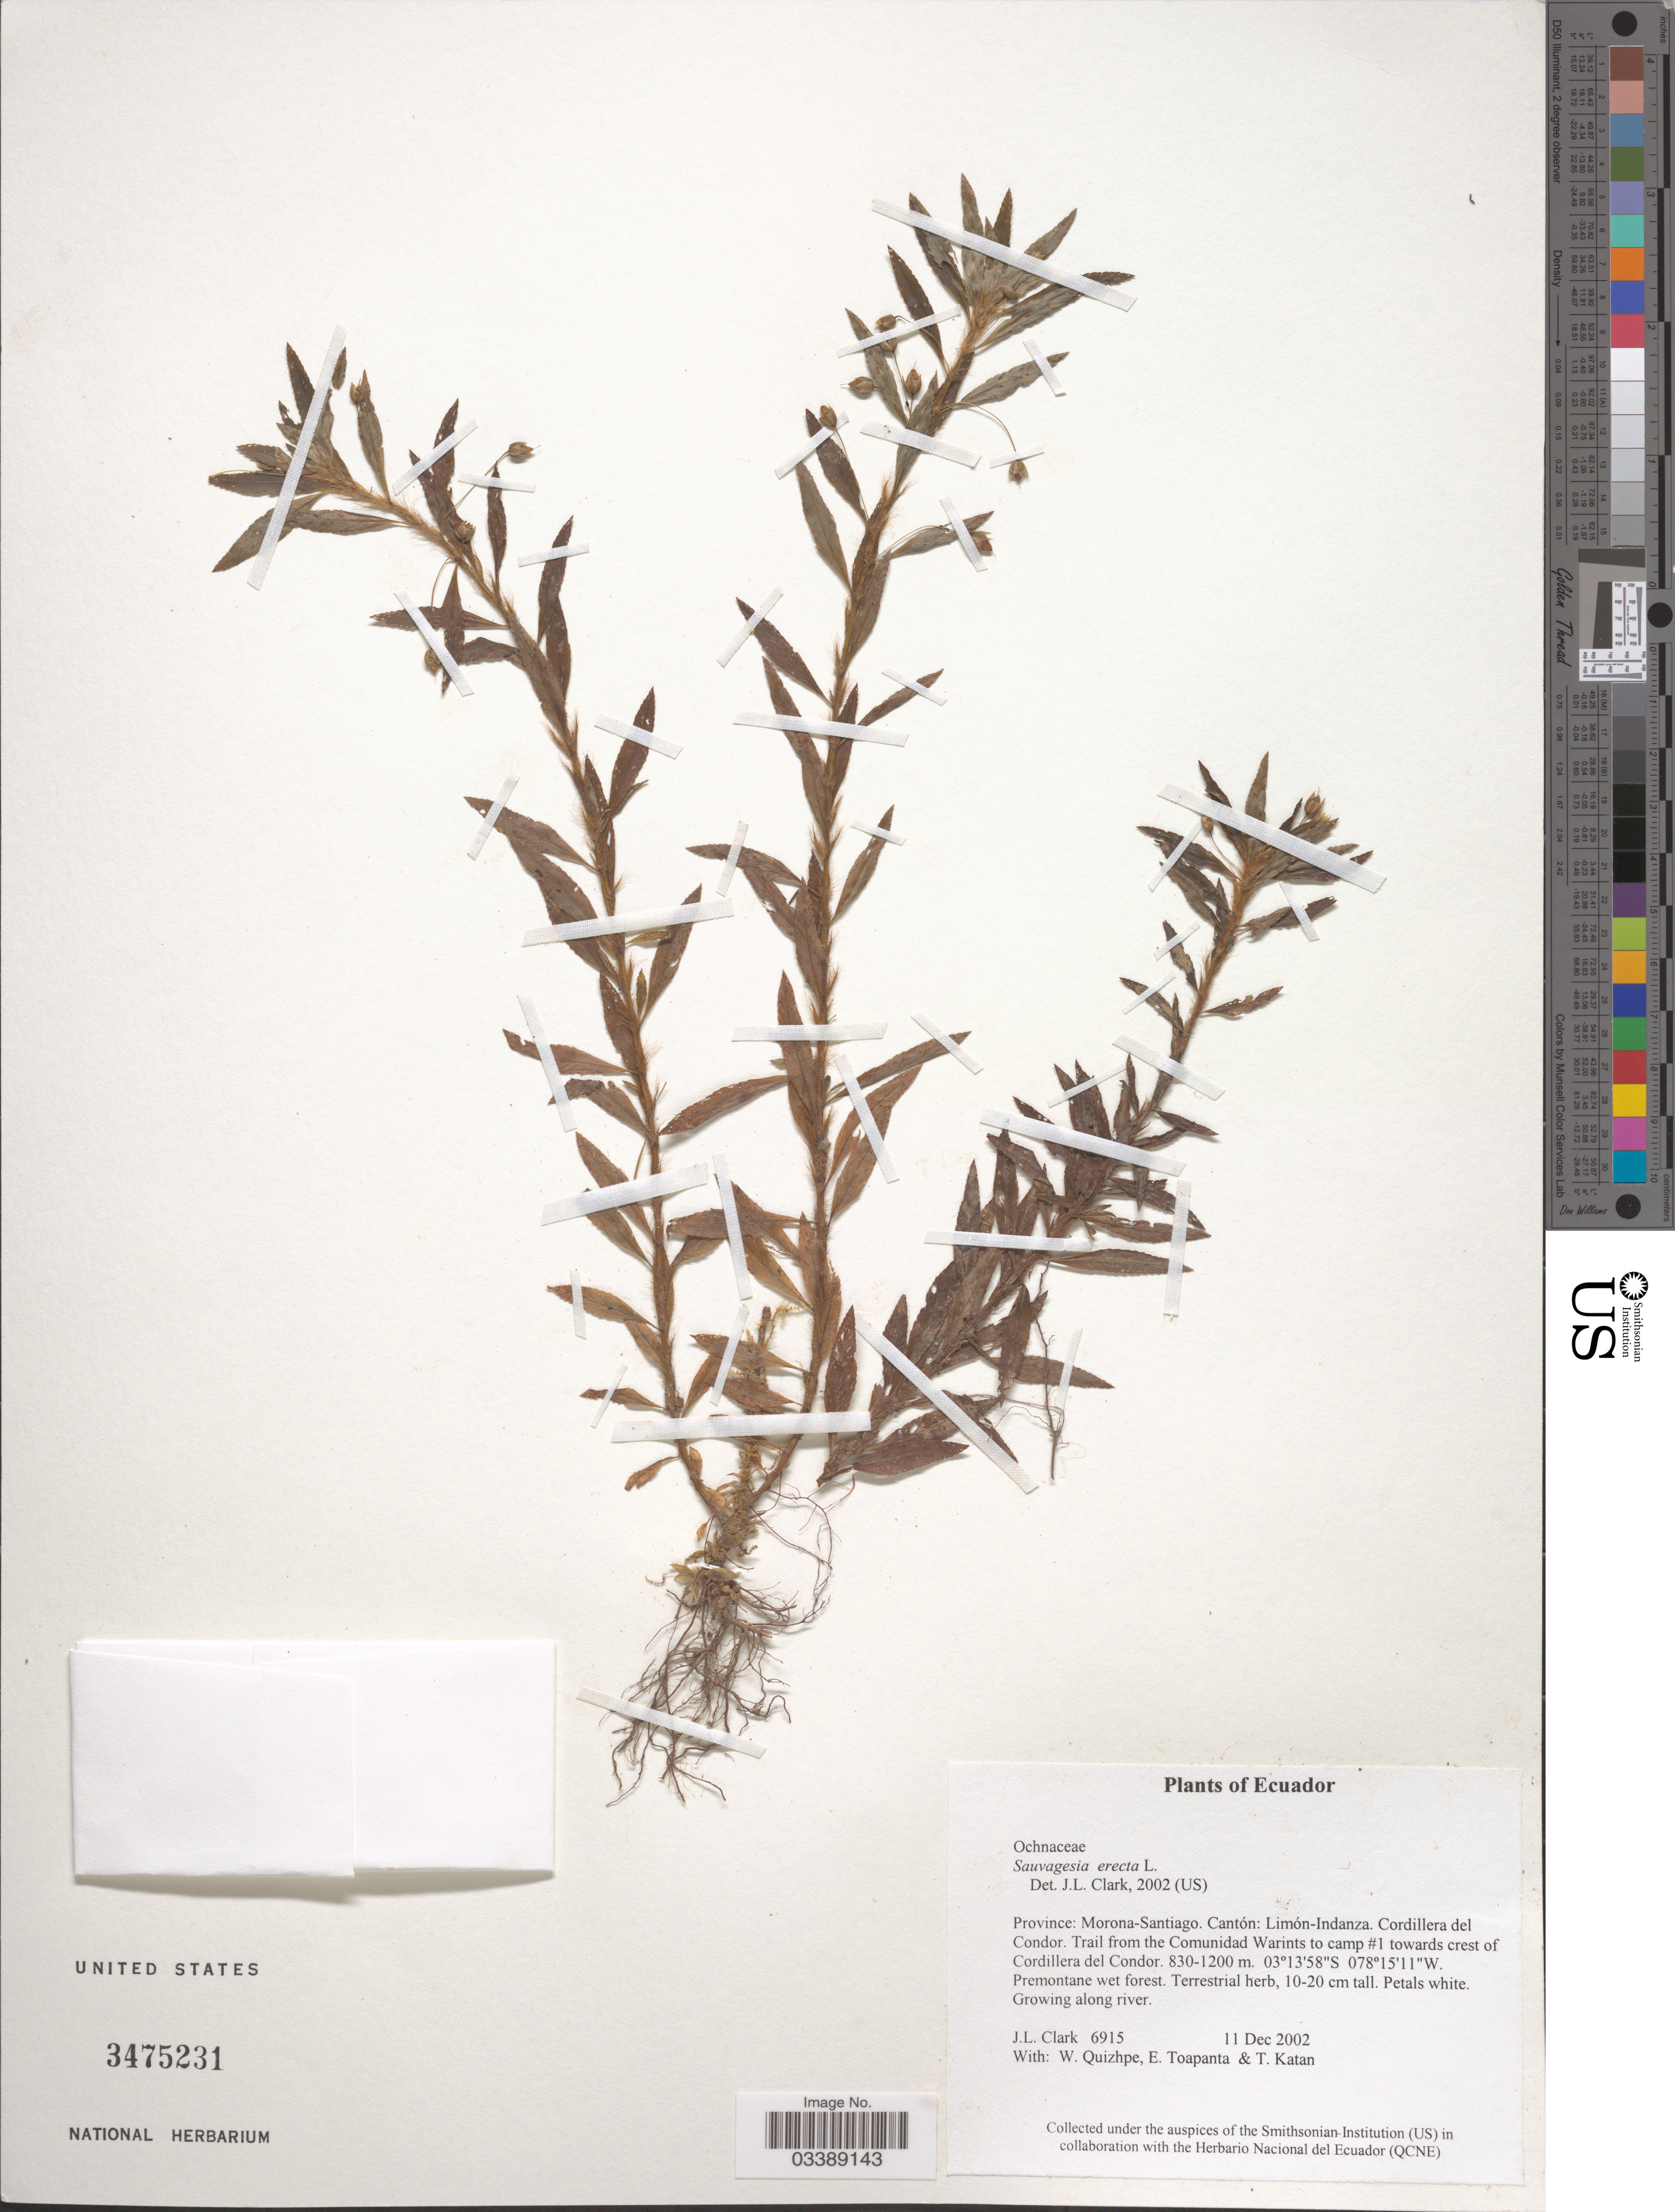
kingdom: Plantae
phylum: Tracheophyta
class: Magnoliopsida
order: Malpighiales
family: Ochnaceae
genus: Sauvagesia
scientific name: Sauvagesia erecta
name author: L.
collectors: J. L. Clark, W. Quizhpe, E. Toapanta & T. Katan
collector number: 6915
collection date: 2002-12-11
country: Ecuador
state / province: Morona-Santiago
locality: Cantón: Limón-Indanza. Cordillera del Condor. Trail from the Comunidad Warints to camp #1 towards crest of Cordillera del Condor.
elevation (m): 830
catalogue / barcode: US 3475231